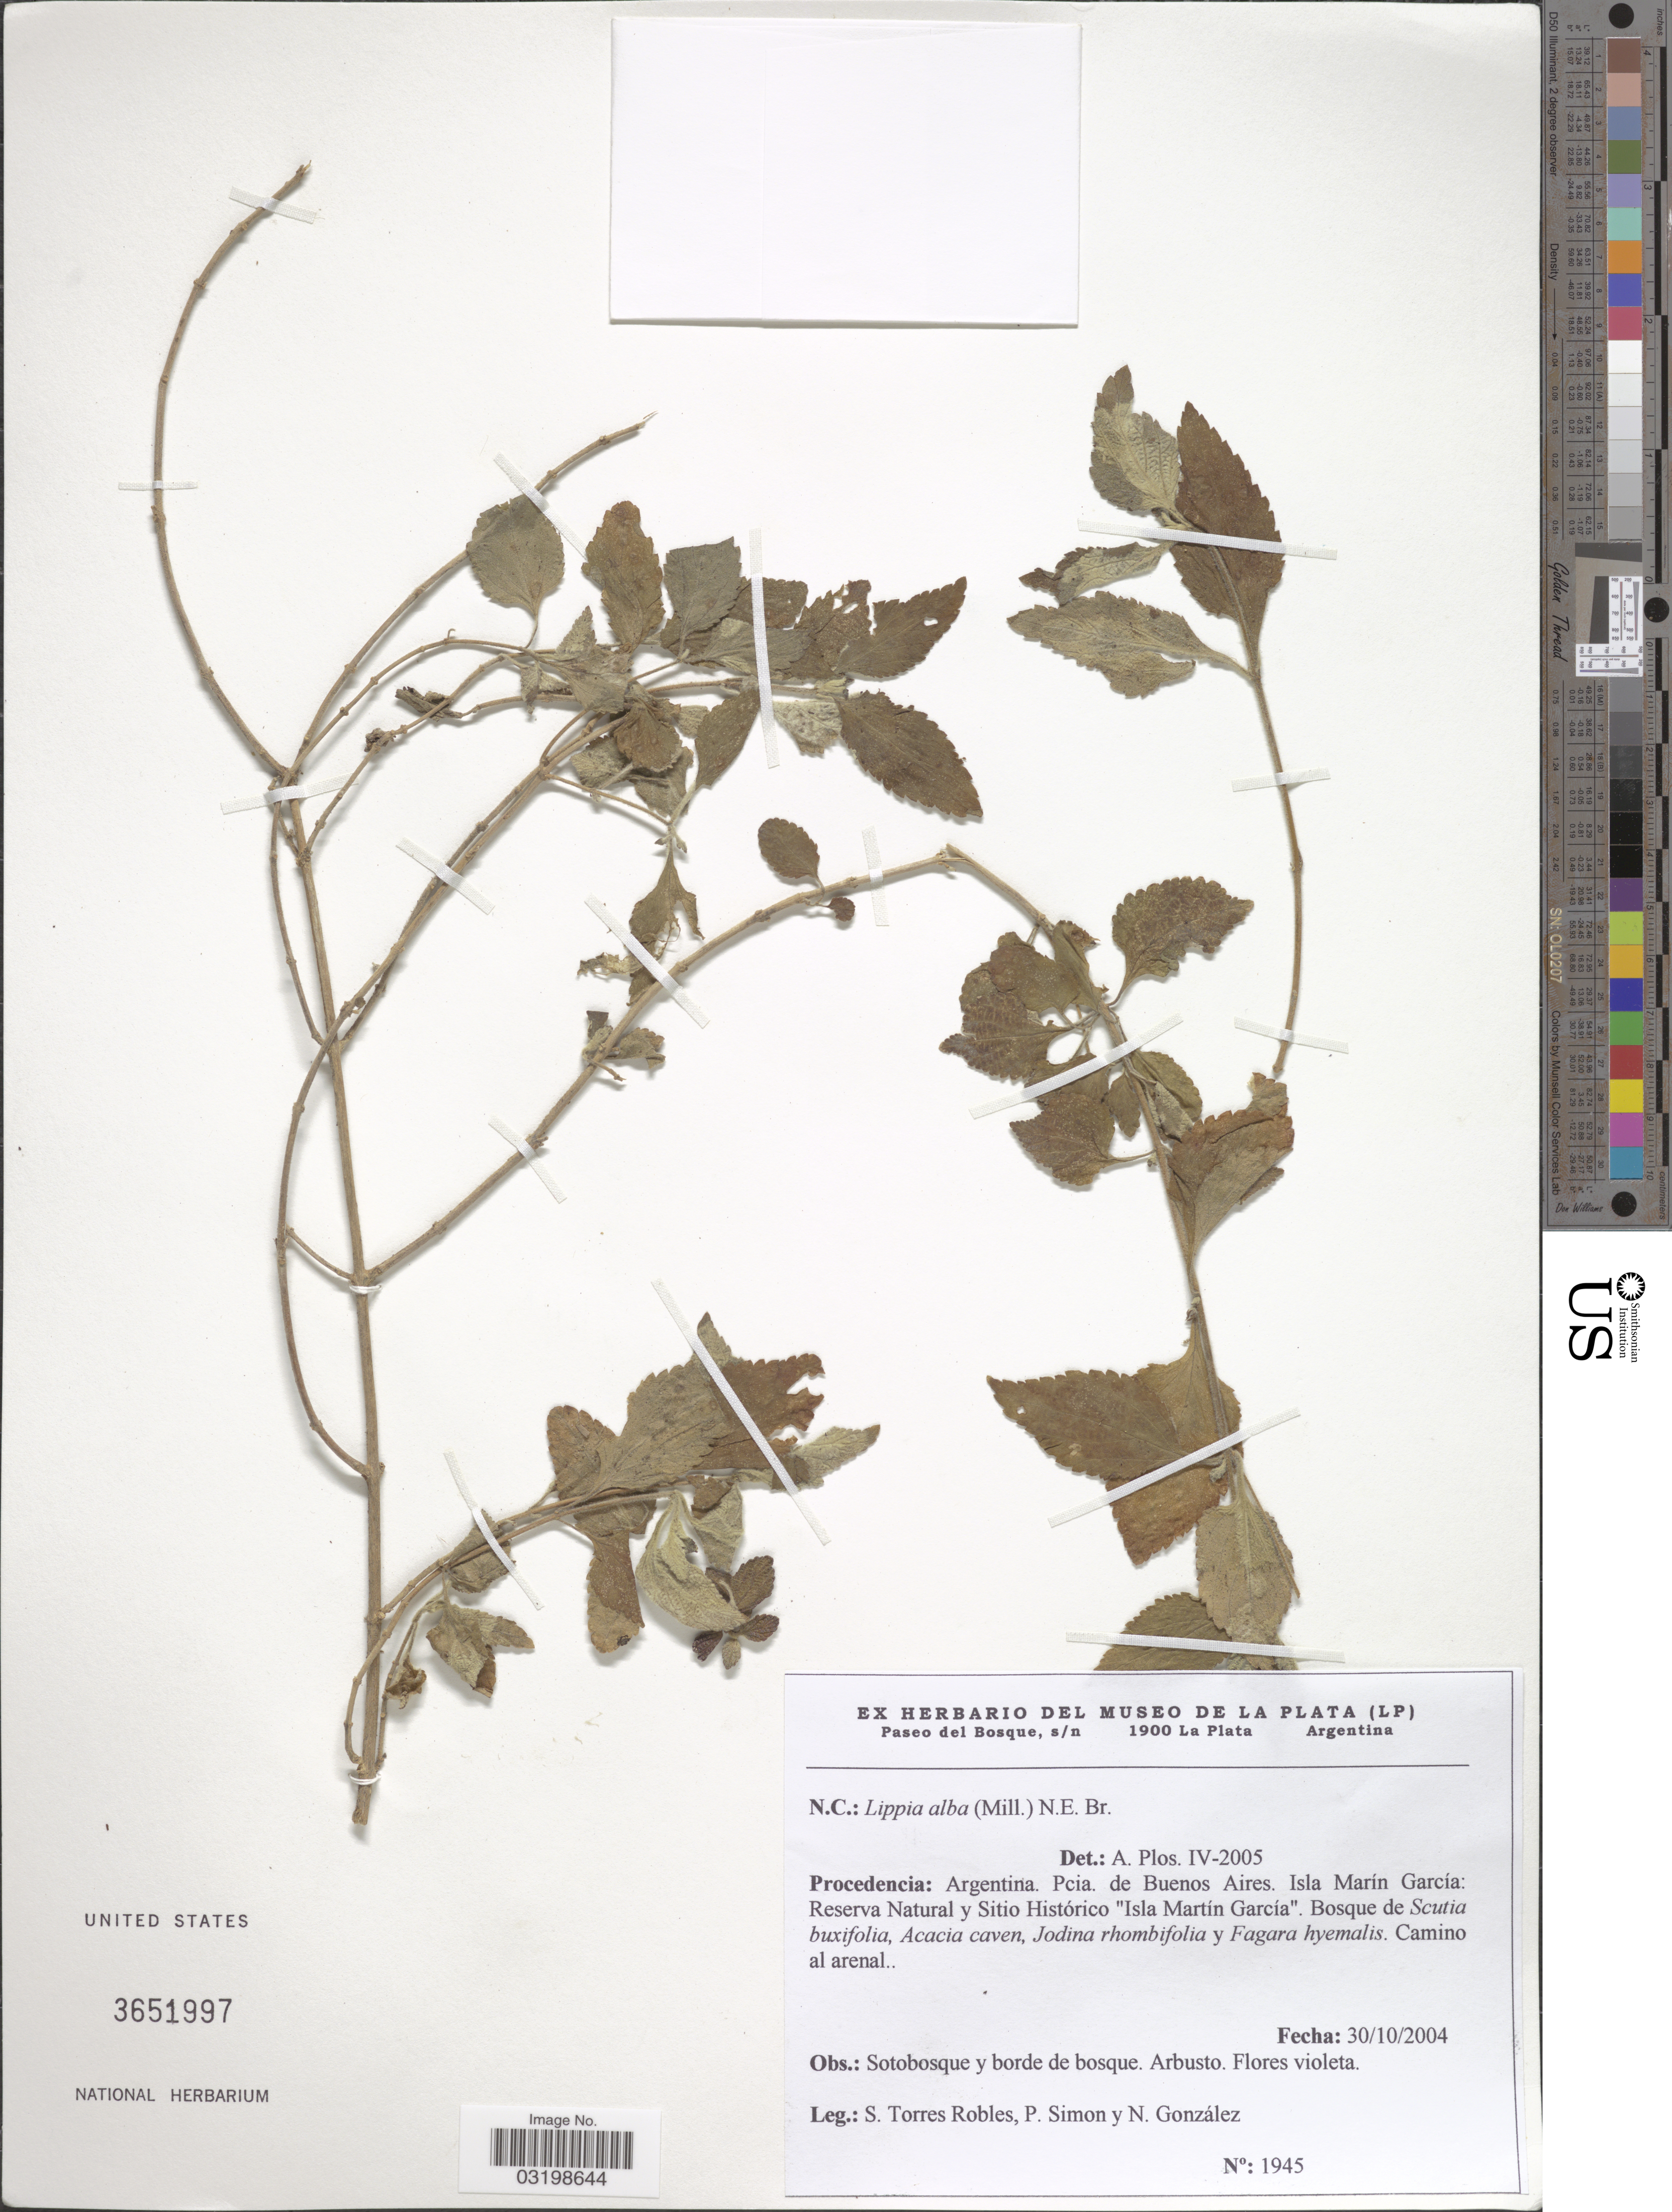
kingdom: Plantae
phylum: Tracheophyta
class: Magnoliopsida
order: Lamiales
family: Verbenaceae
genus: Lippia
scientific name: Lippia alba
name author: (Mill.) N.E. Br. ex Britton & P. Wilson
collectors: S. Torres Robles, P. Simon & N. Gonzalez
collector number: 1945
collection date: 2004-10-30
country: Argentina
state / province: Buenos Aires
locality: Procedencia: Argentina. Pcia. de Buenos Aires. Isla Marín García: Reserva Natural y Sitio Histórico "Isla Martín García".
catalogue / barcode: US 3651997